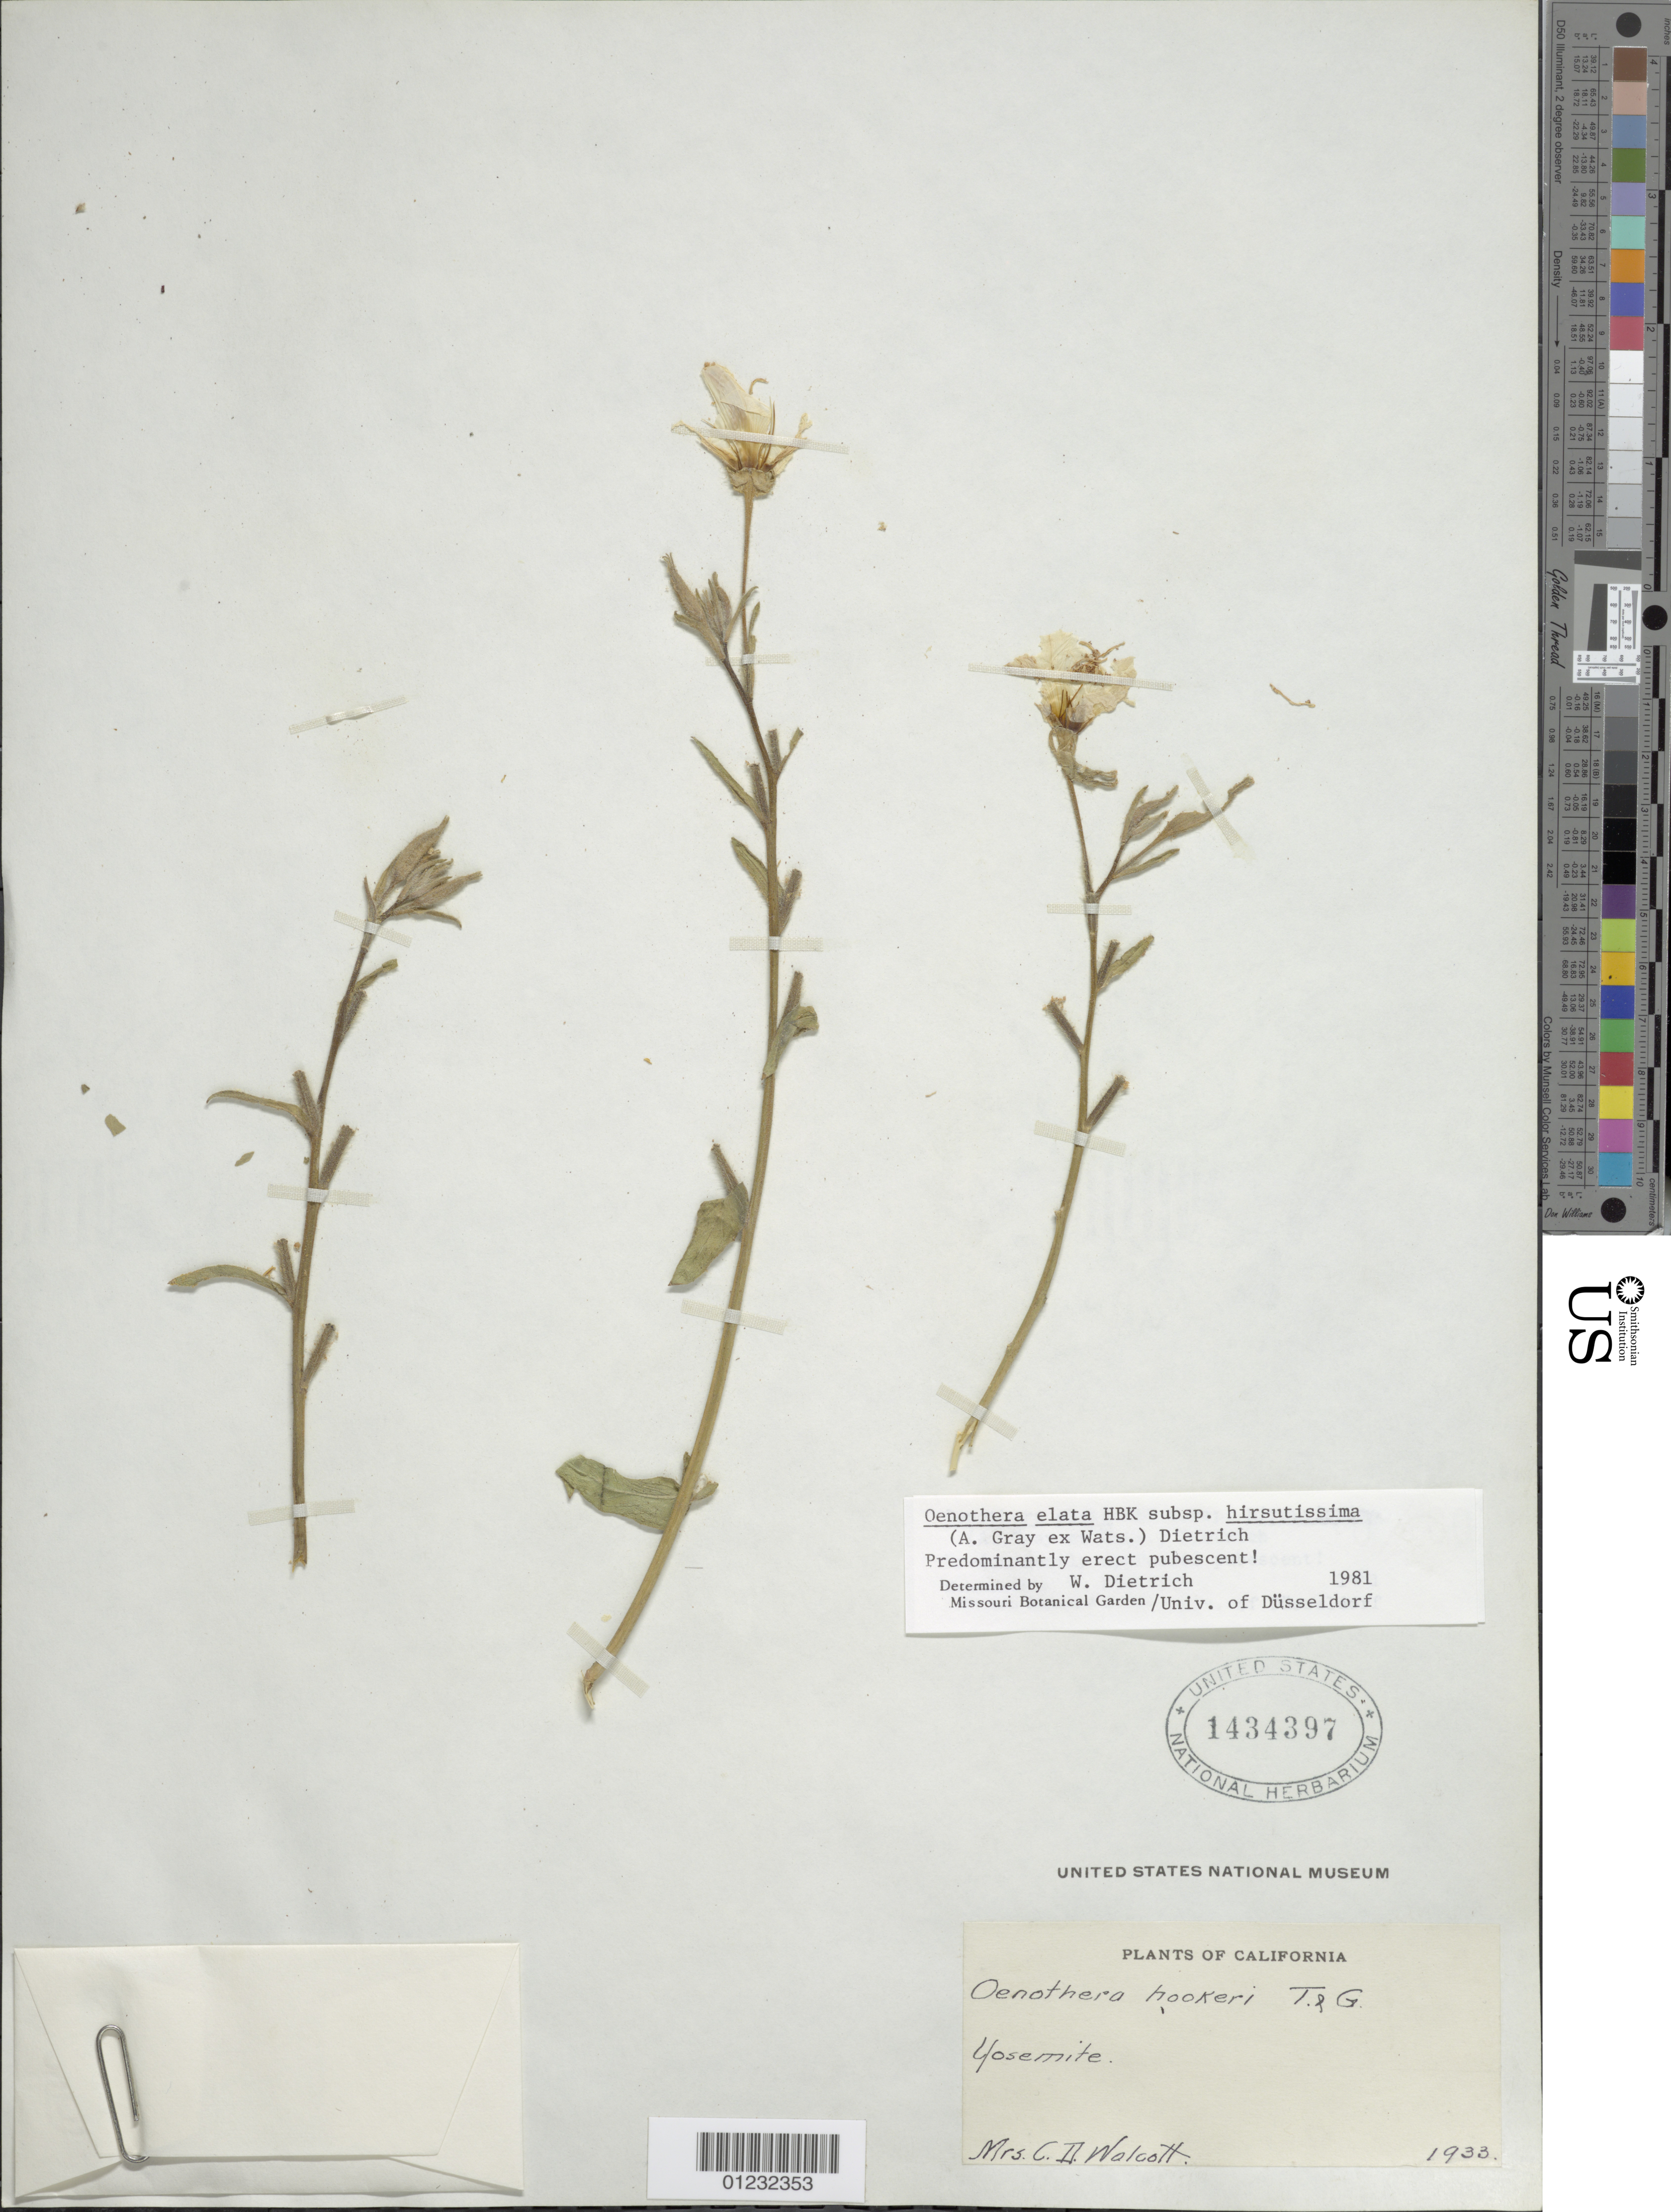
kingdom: Plantae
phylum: Tracheophyta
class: Magnoliopsida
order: Myrtales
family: Onagraceae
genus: Oenothera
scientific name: Oenothera elata subsp. hirsutissima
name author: (A. Gray ex S. Watson) W. Dietr.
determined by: Dietrich, W.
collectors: C. Walcott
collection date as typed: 1933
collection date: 1933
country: United States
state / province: California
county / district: Mariposa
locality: Yosemite.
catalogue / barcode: US 1434397